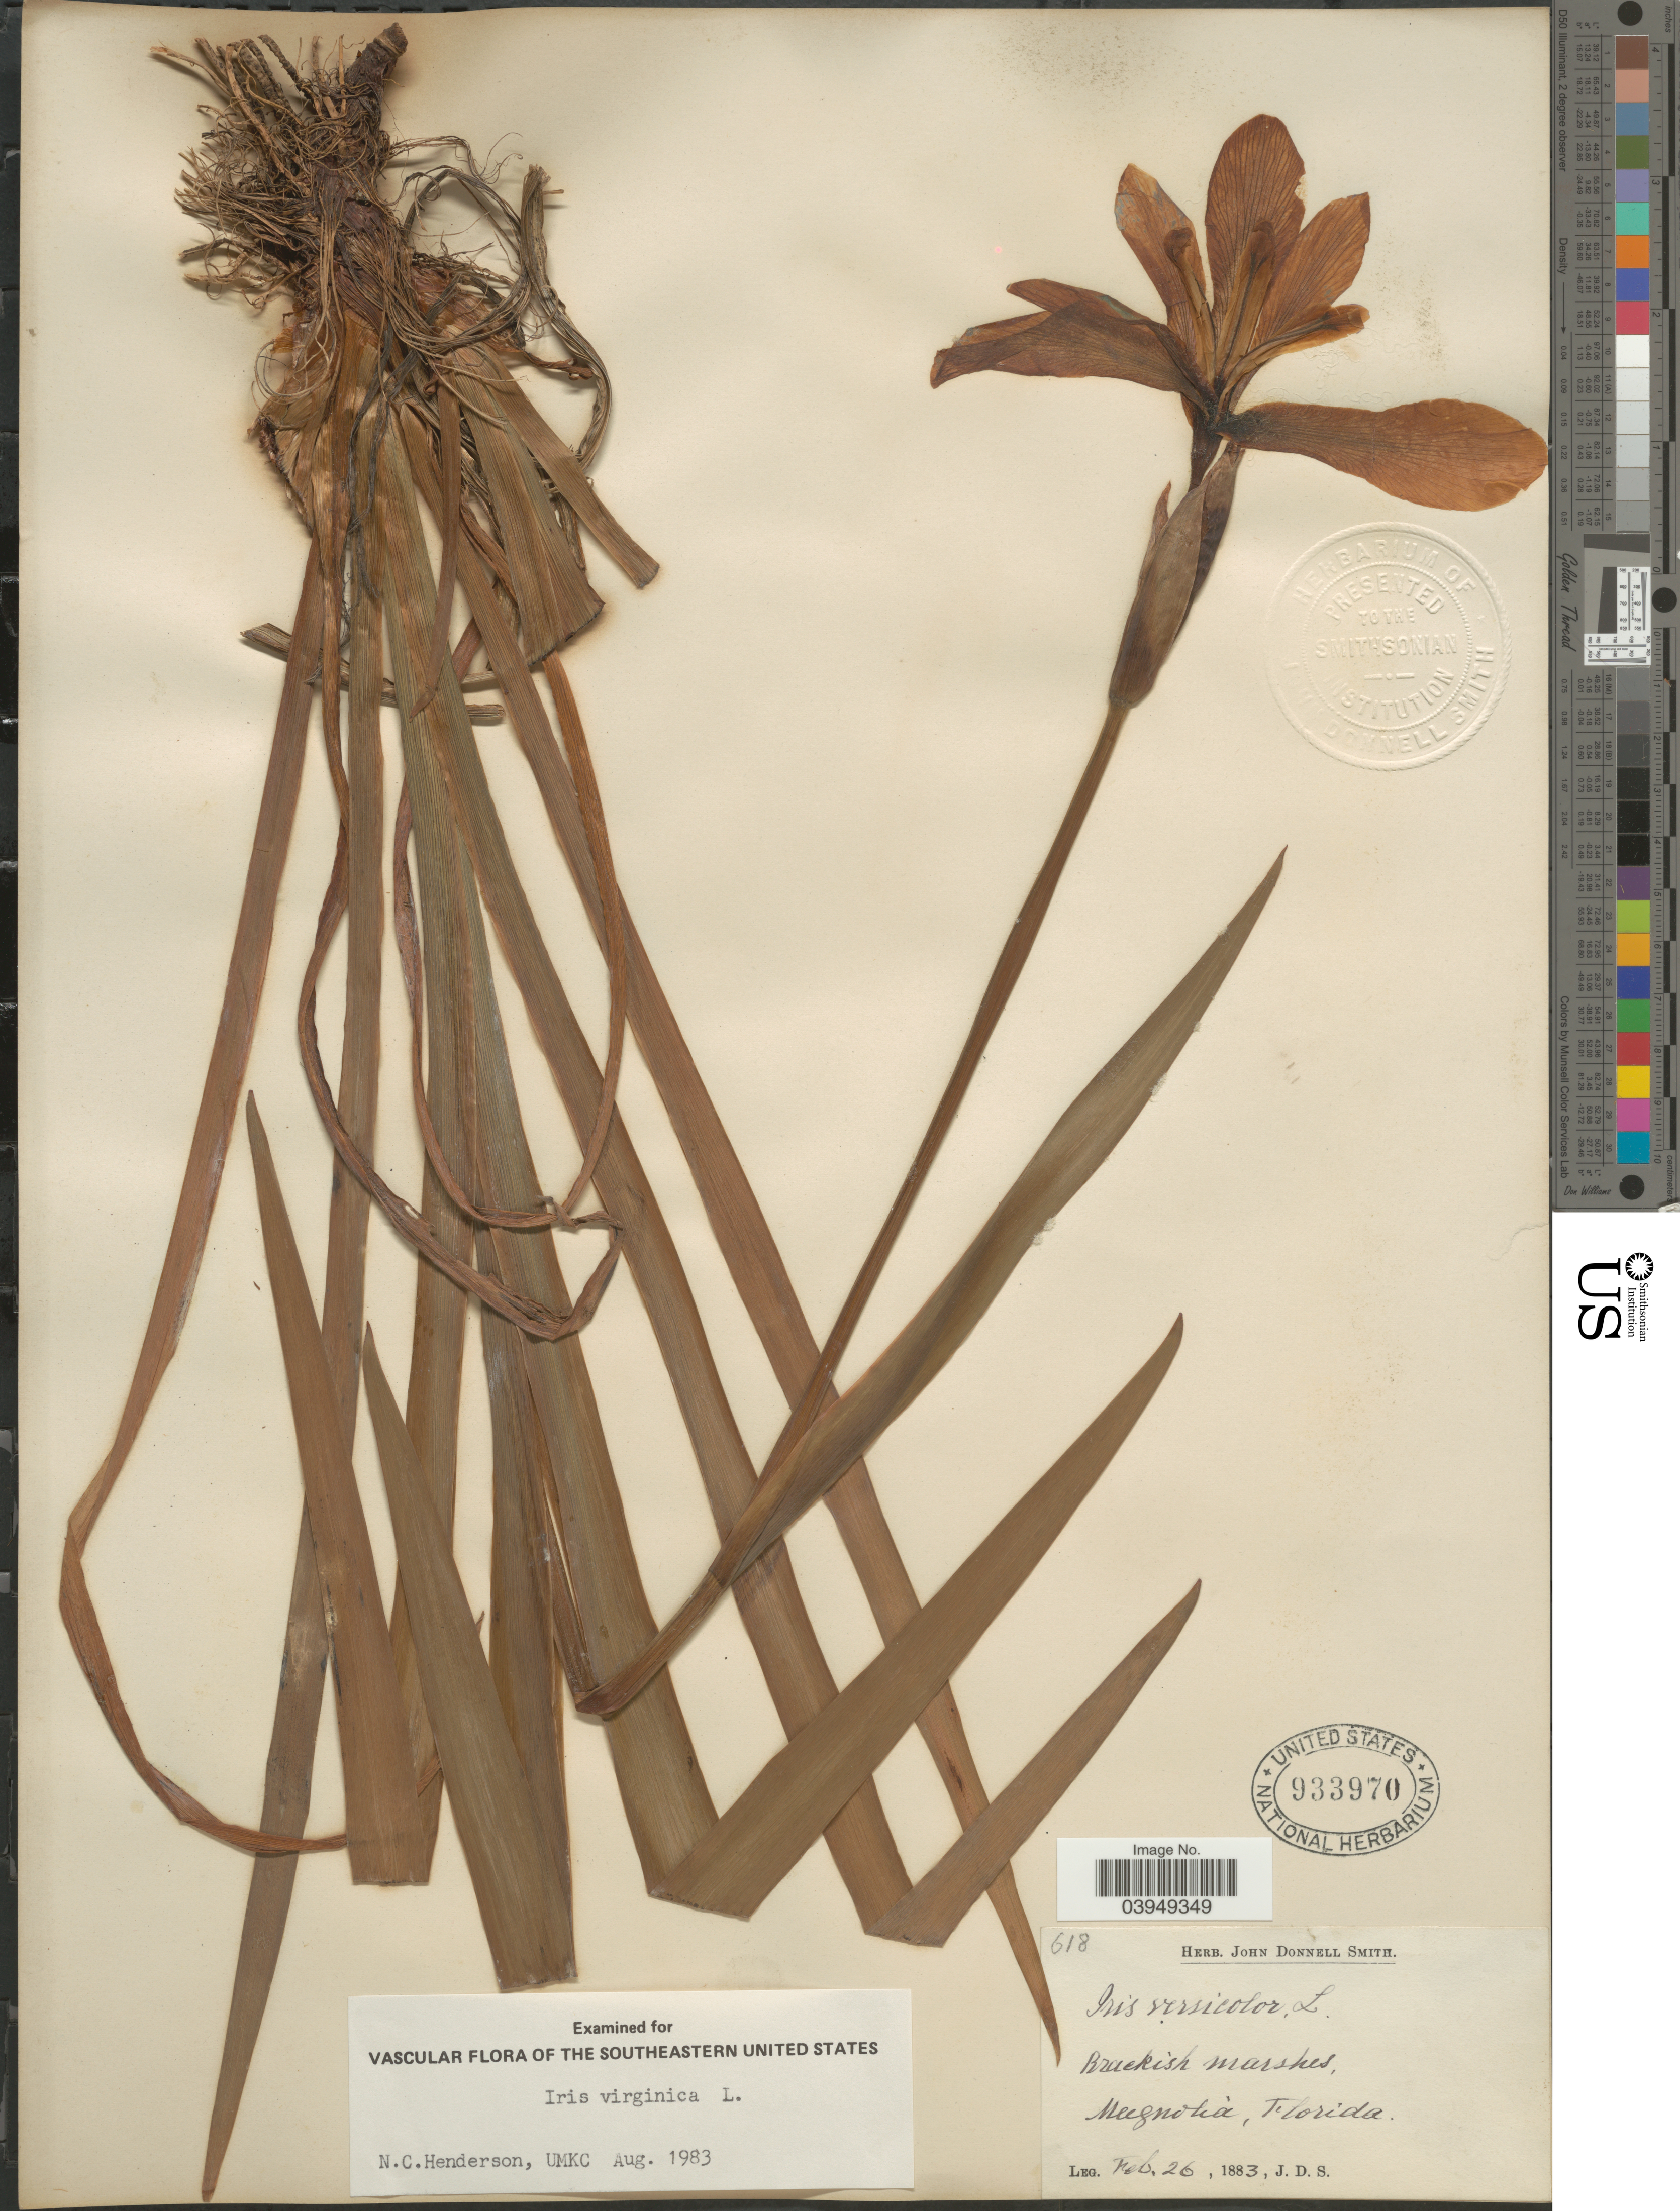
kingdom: Plantae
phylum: Tracheophyta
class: Liliopsida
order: Asparagales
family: Iridaceae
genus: Iris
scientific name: Iris virginica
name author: L.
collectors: J. Donnell Smith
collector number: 618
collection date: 1883-02-26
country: United States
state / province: Florida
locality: Brackish marshes, Magnolia.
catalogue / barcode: US 933970